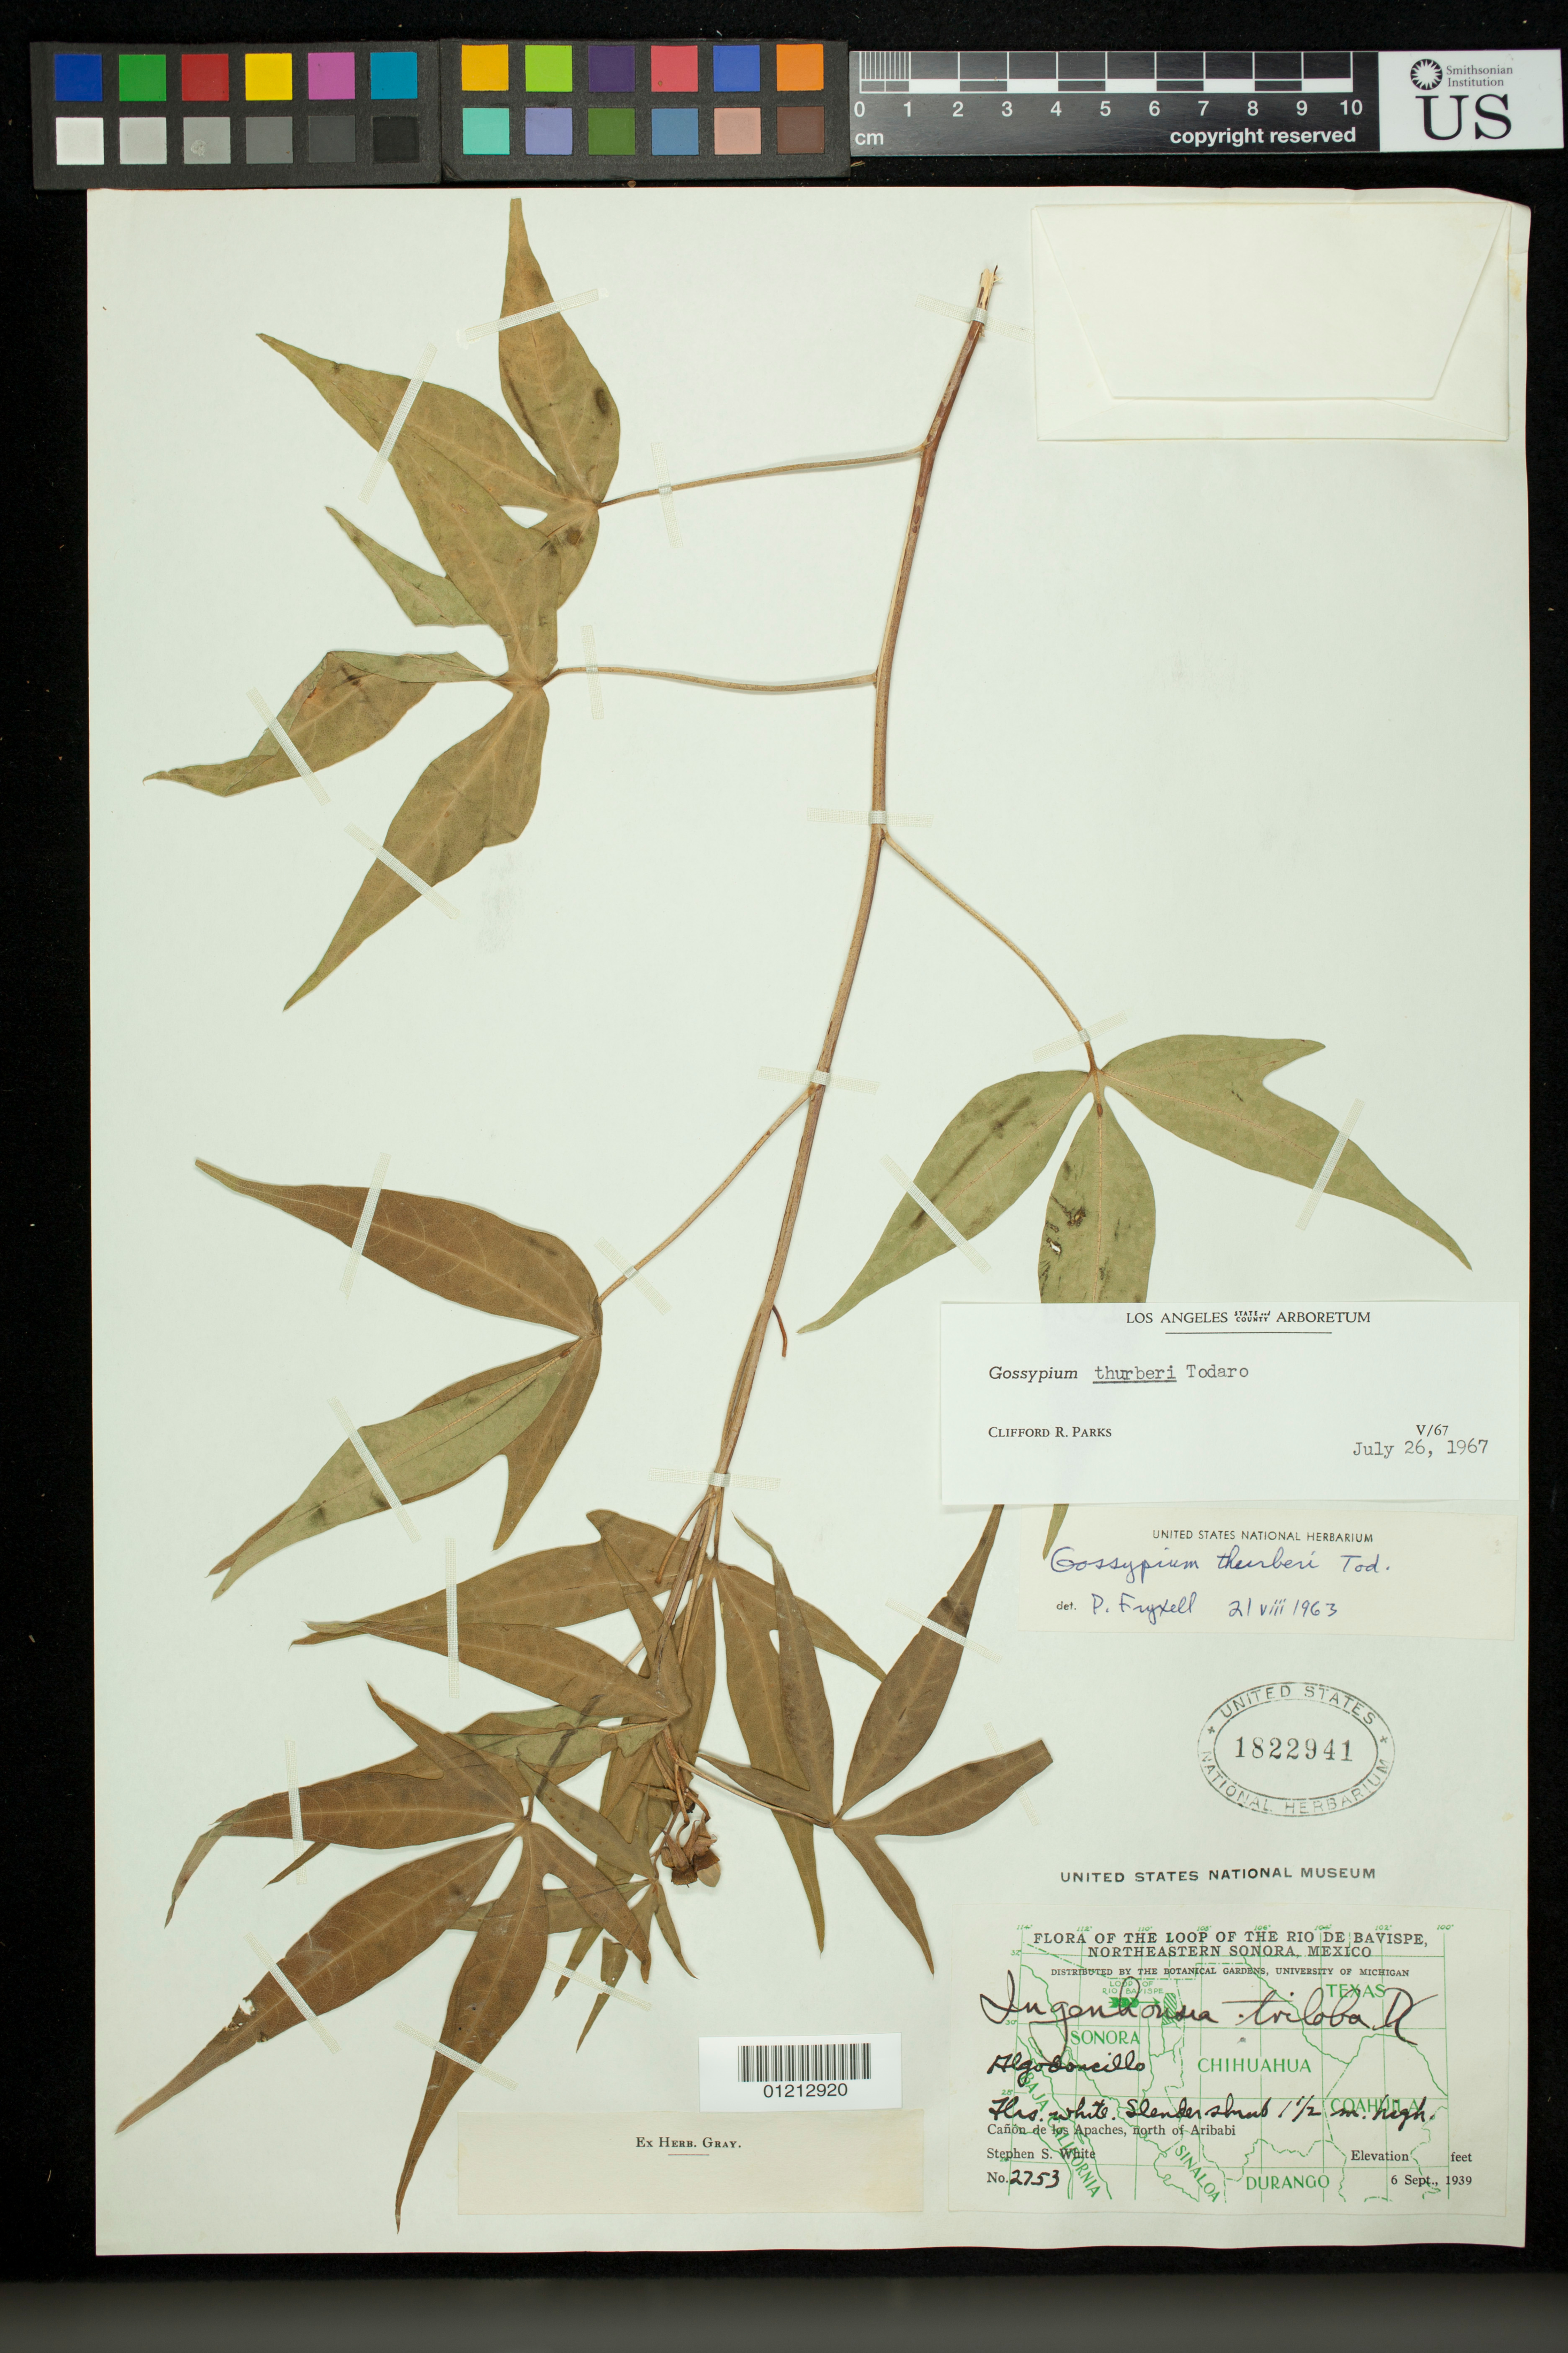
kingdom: Plantae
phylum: Tracheophyta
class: Magnoliopsida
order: Malvales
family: Malvaceae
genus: Gossypium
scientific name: Gossypium thurberi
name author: Tod.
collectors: S. S. White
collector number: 2753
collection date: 1939-09-06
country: Mexico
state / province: Sonora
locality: Canon de los Apaches, N of Aribabi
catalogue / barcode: US 1822941